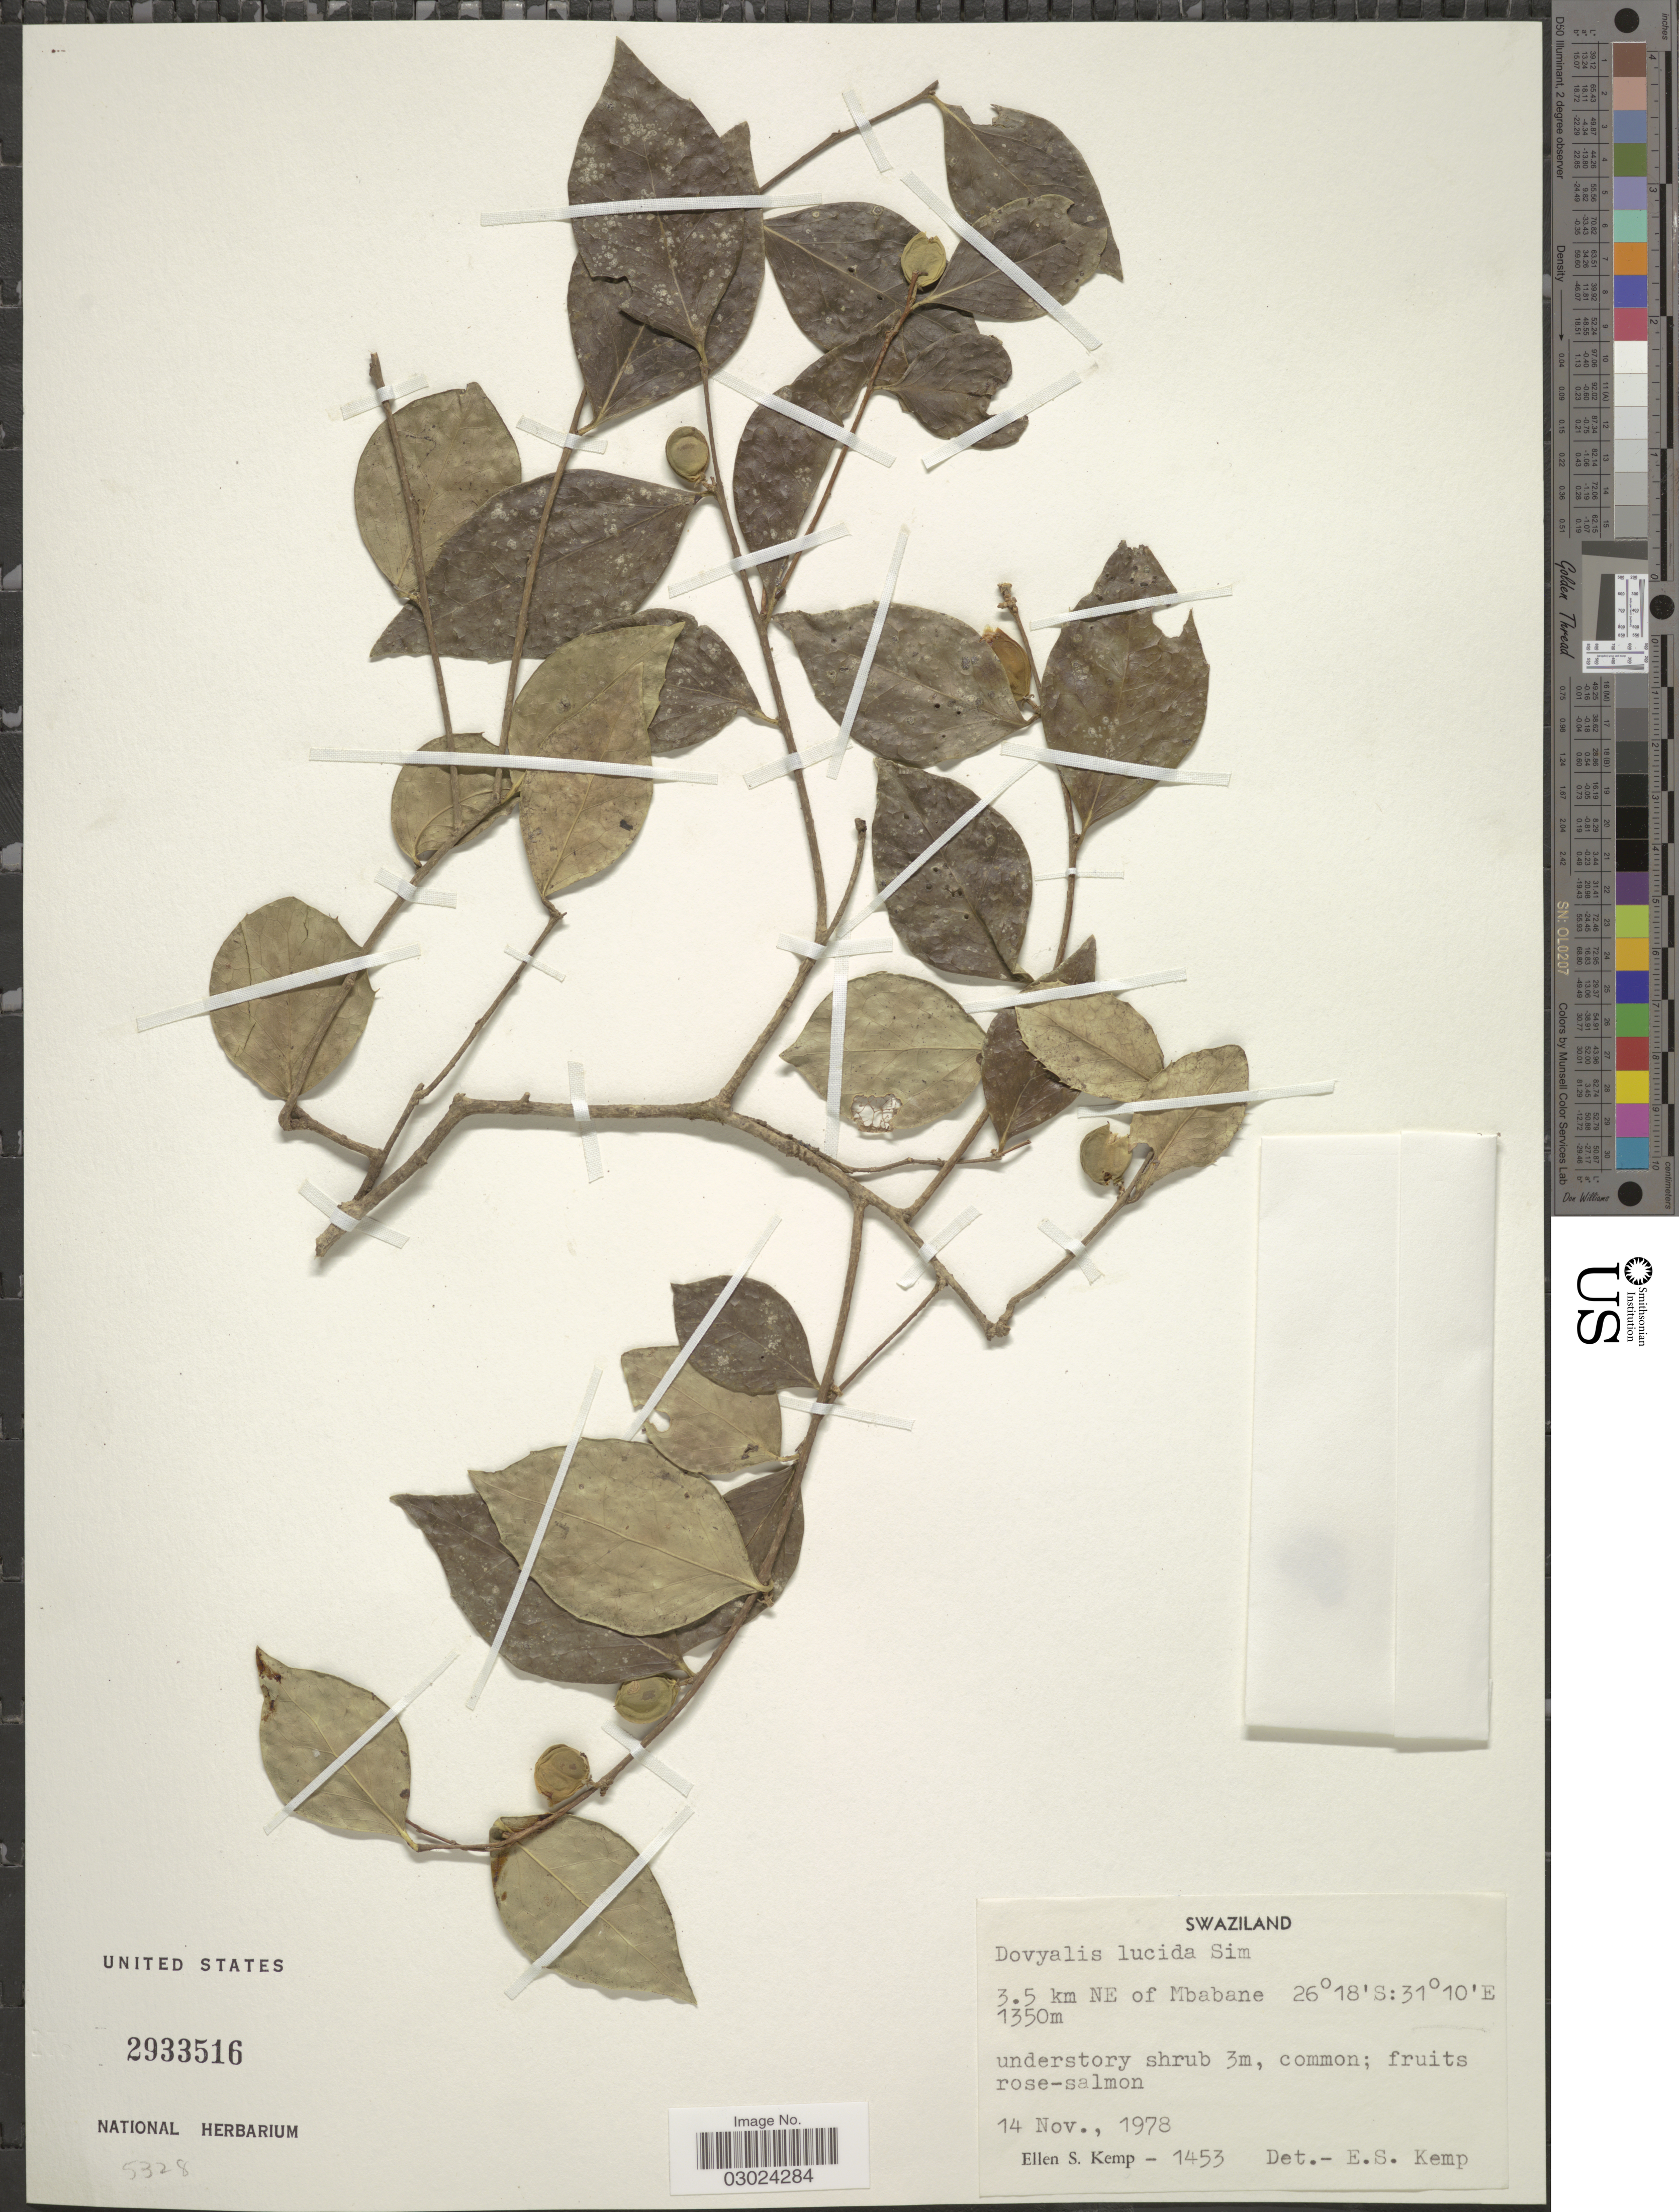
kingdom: Plantae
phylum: Tracheophyta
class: Magnoliopsida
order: Malpighiales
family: Salicaceae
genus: Dovyalis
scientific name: Dovyalis lucida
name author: Sim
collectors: E. S. Kemp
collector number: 1453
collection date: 1978-11-14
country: Eswatini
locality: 3.5 km NE of Mbabane.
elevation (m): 1350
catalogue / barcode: US 2933516